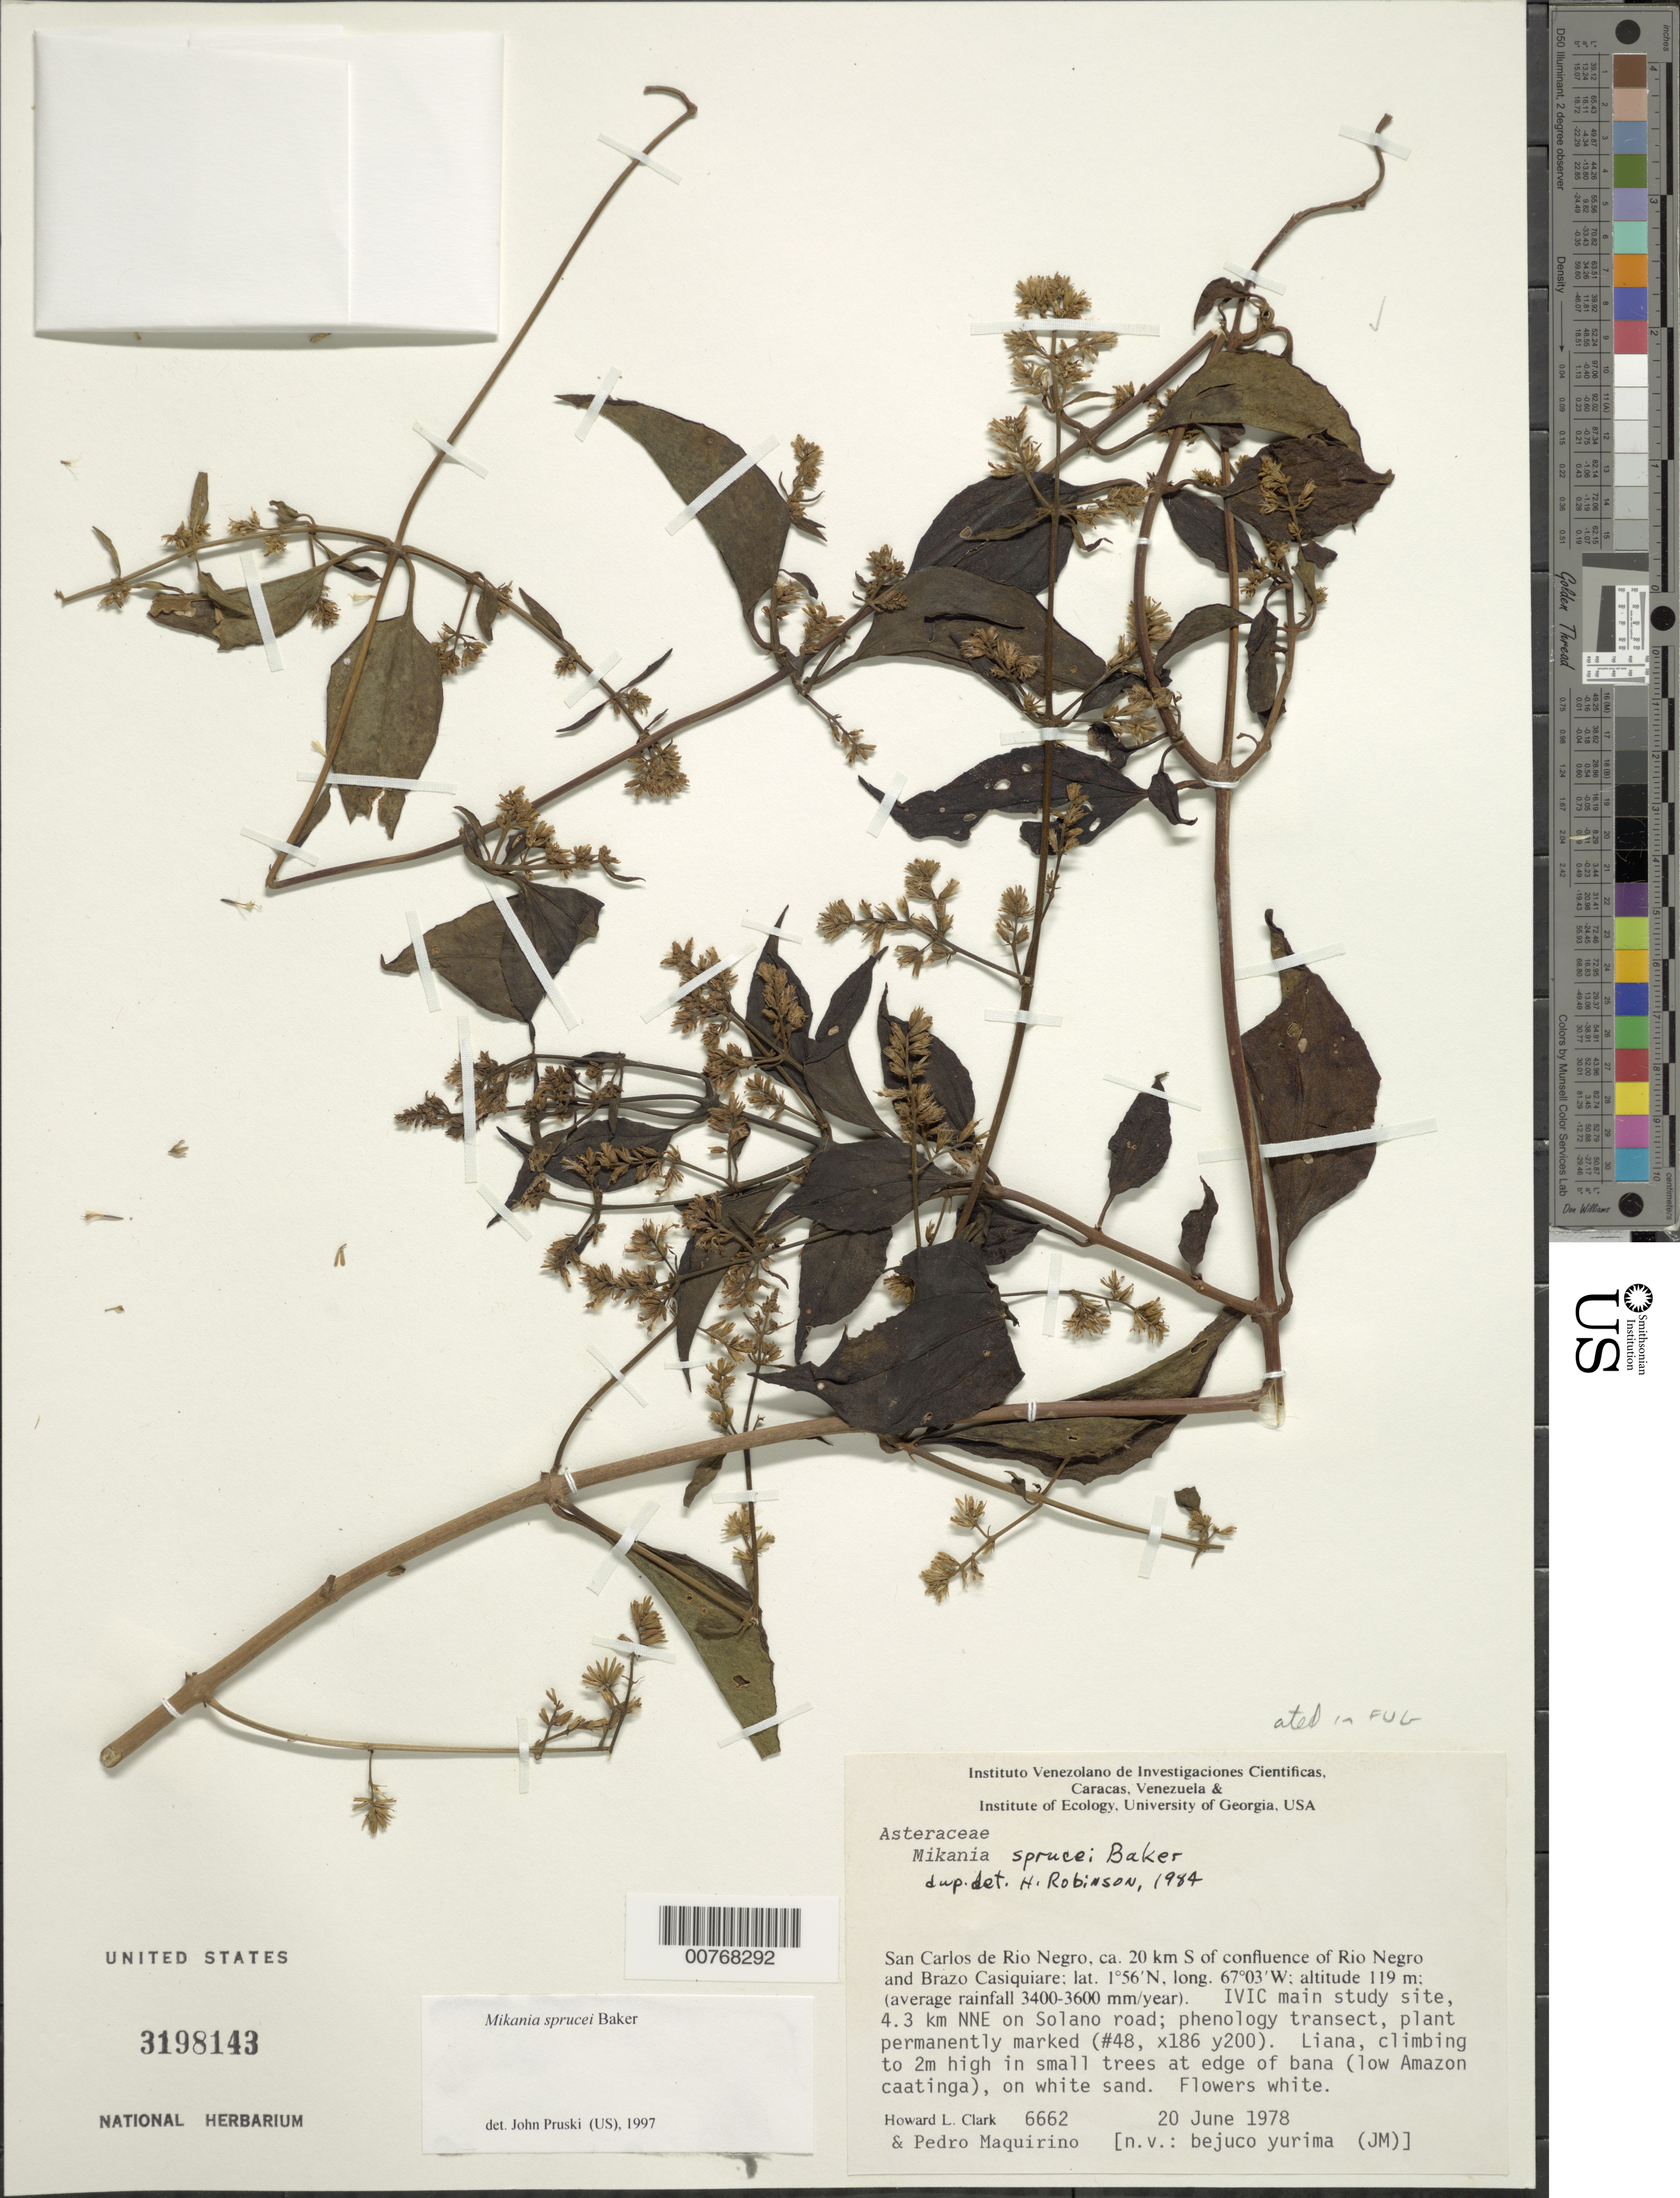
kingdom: Plantae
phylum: Tracheophyta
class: Magnoliopsida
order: Asterales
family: Asteraceae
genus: Mikania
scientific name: Mikania sprucei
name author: Baker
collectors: H. L. Clark & P. Maquirino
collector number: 6662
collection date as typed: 20-Jun-78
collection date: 1978-06-20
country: Venezuela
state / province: Amazonas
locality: San Carlos de Río Negro, ca. 20 km S of confluence of Río Negro and Brazo Casiquiare; IVIC main study site, 4.3 km NNE on Solano road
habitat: Small trees at edge of bana (low Amazon caatinga), on white sand.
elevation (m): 119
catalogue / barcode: US 3198143